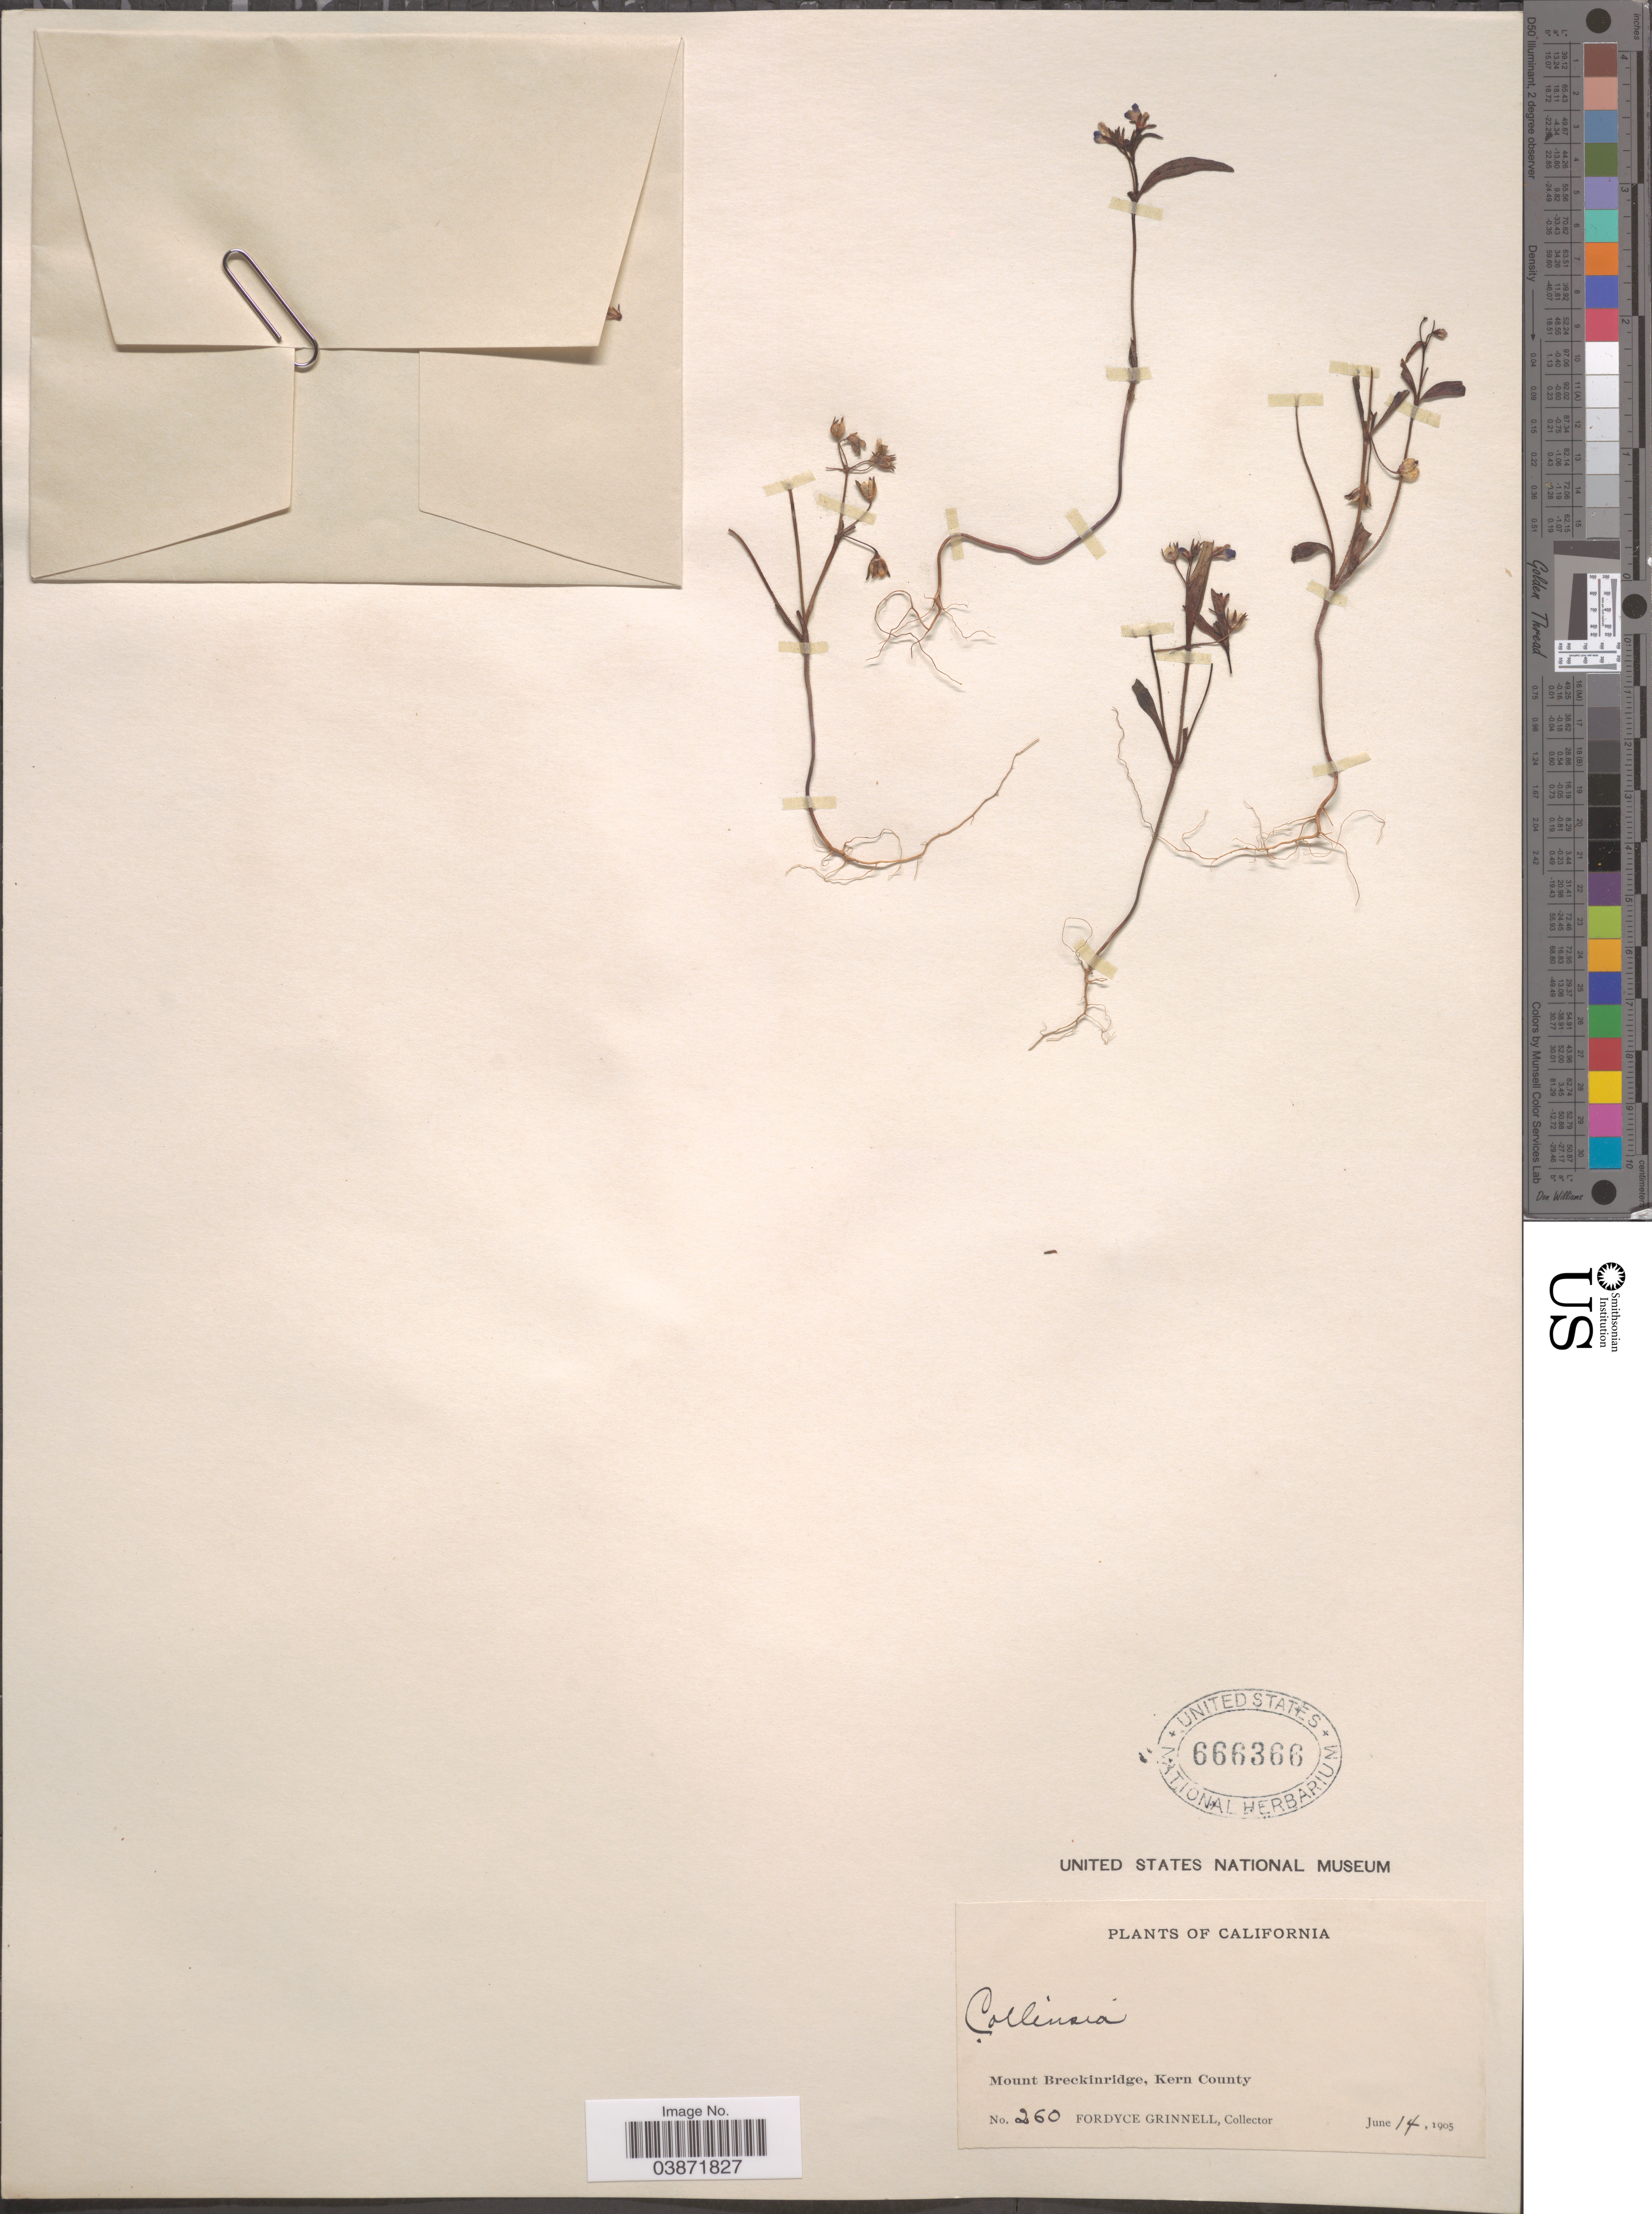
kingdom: Plantae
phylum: Tracheophyta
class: Magnoliopsida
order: Lamiales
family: Plantaginaceae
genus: Collinsia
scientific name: Collinsia sp.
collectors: F. Grinnell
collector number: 260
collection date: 1905-06-14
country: United States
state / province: California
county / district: Kern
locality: Mount Breckinridge, Kern County.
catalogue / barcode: US 666366